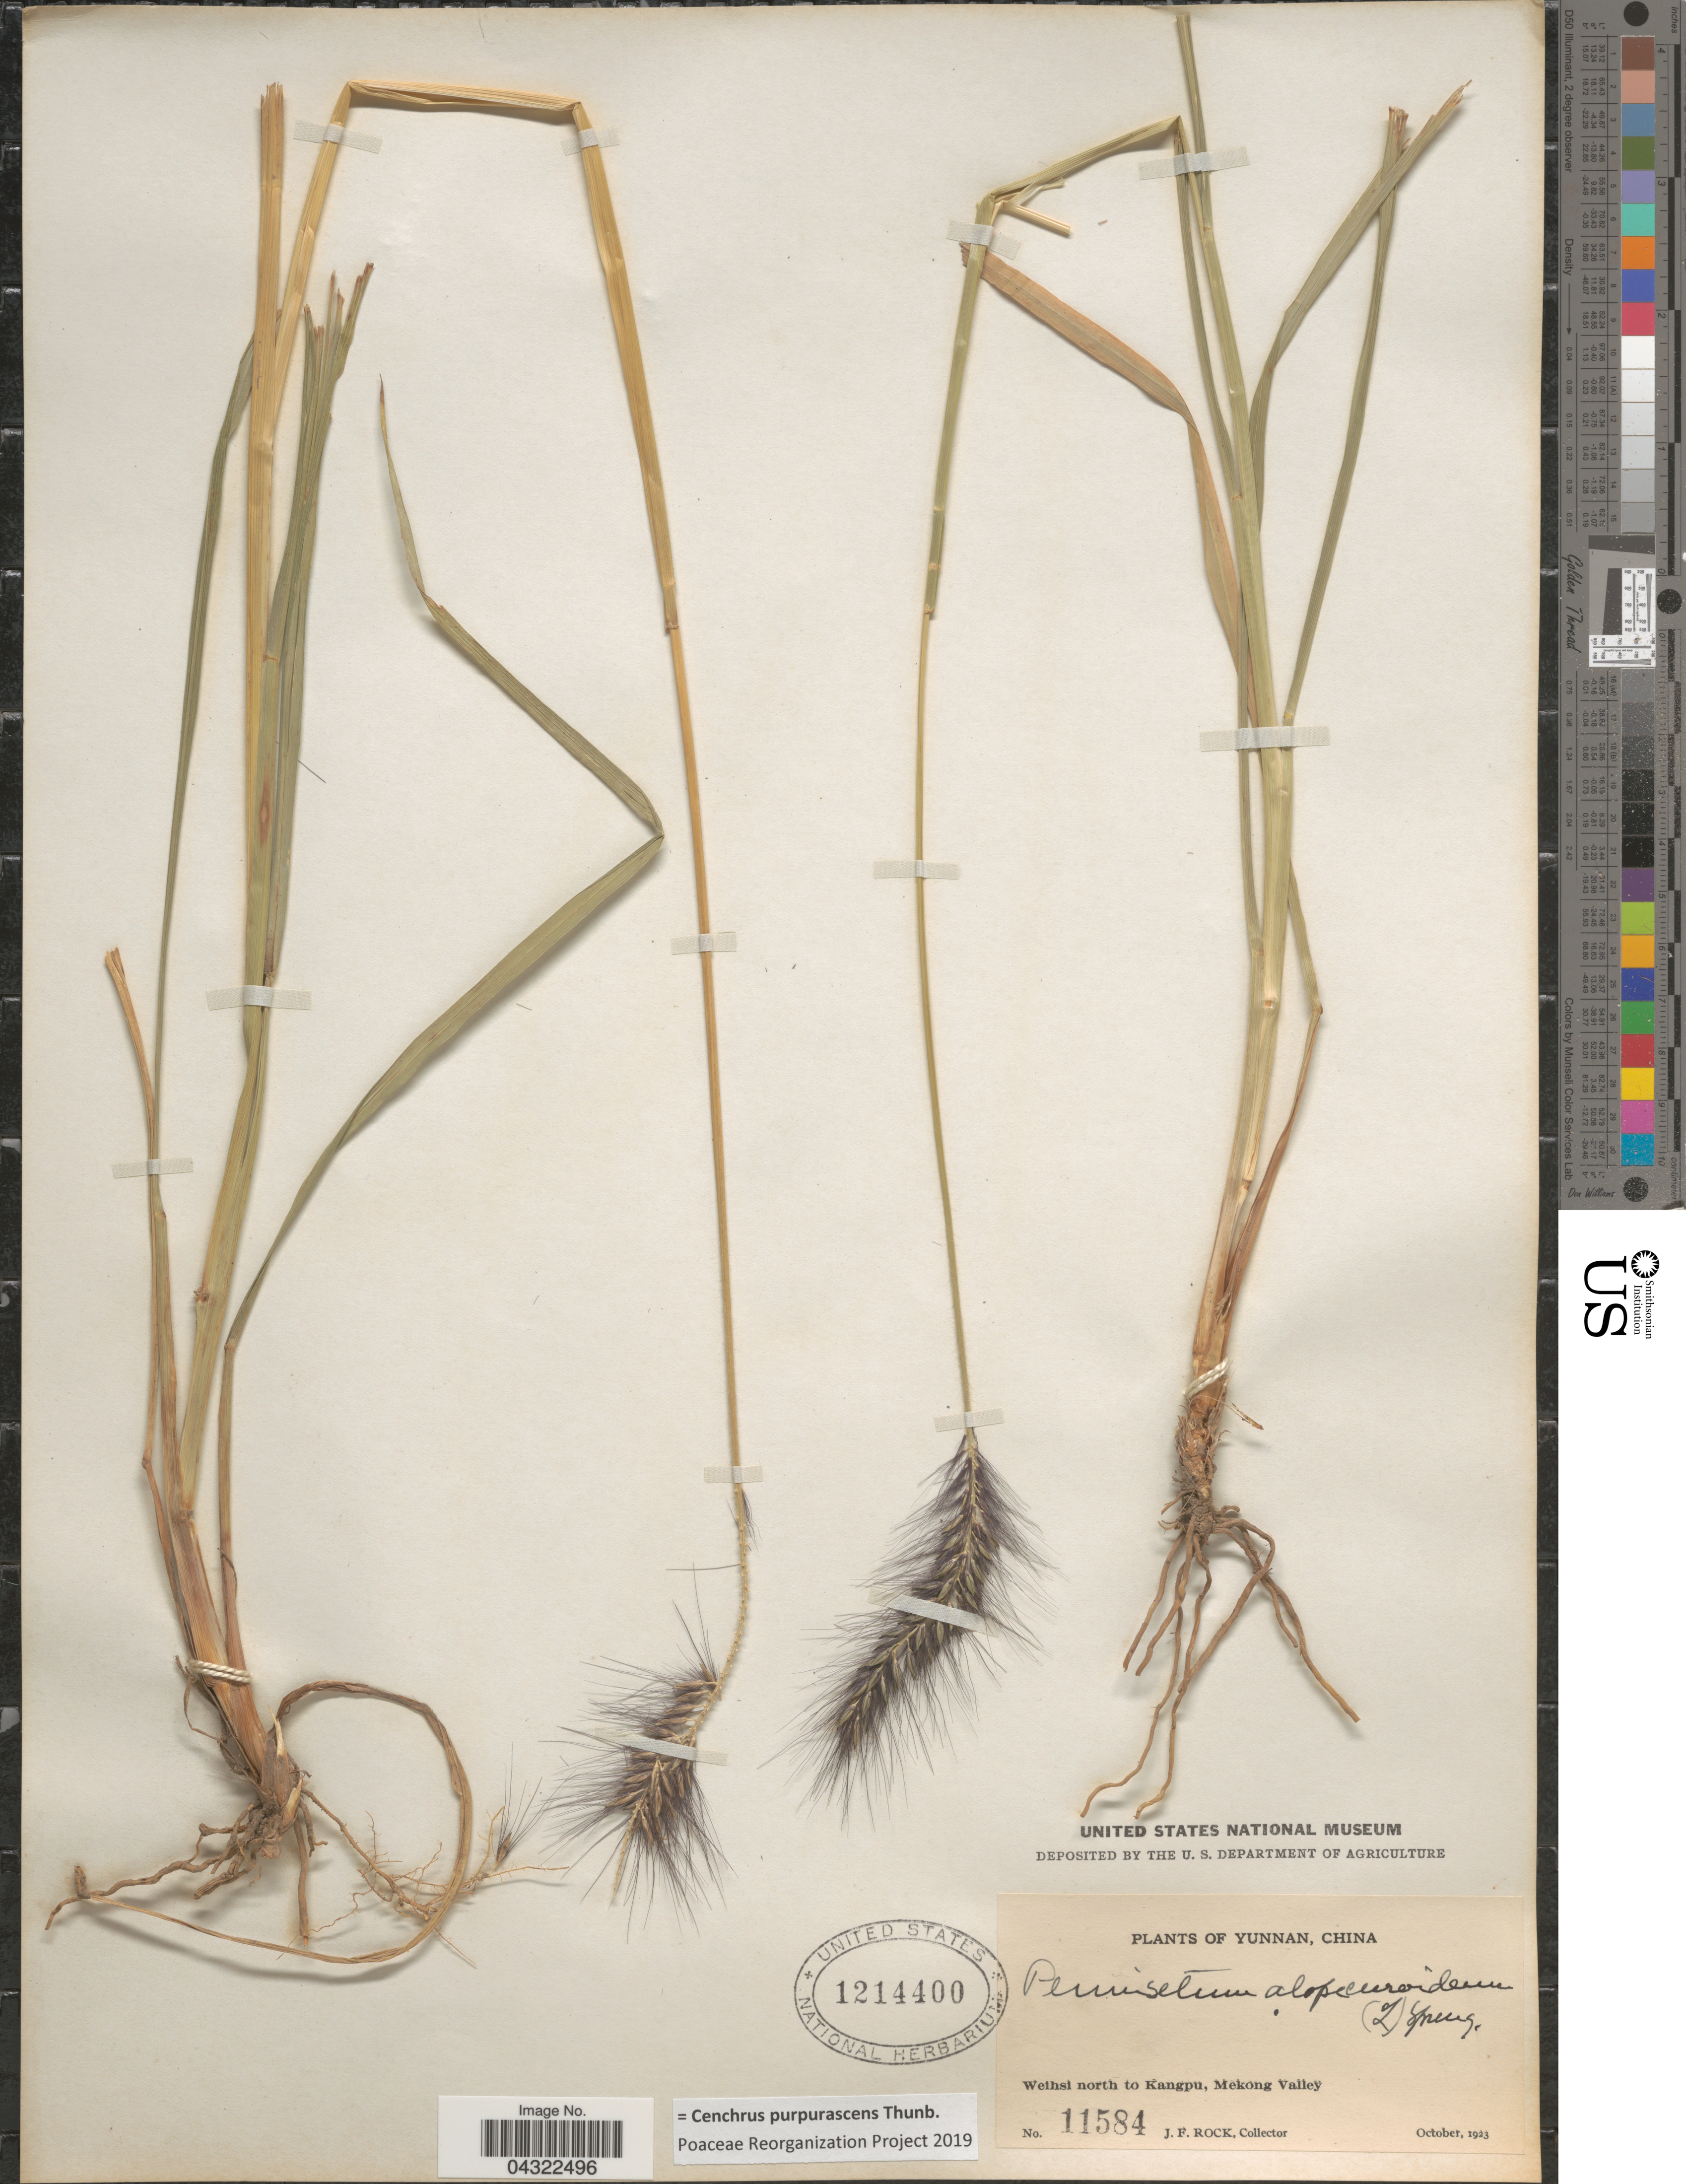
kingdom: Plantae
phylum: Tracheophyta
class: Liliopsida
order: Poales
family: Poaceae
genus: Cenchrus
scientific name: Cenchrus purpurascens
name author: Thunb.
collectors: J. Rock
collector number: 11584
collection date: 1923-10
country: China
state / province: Yunnan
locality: Weihsi north to Kangpu, Mekong Valley.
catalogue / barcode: US 1214400